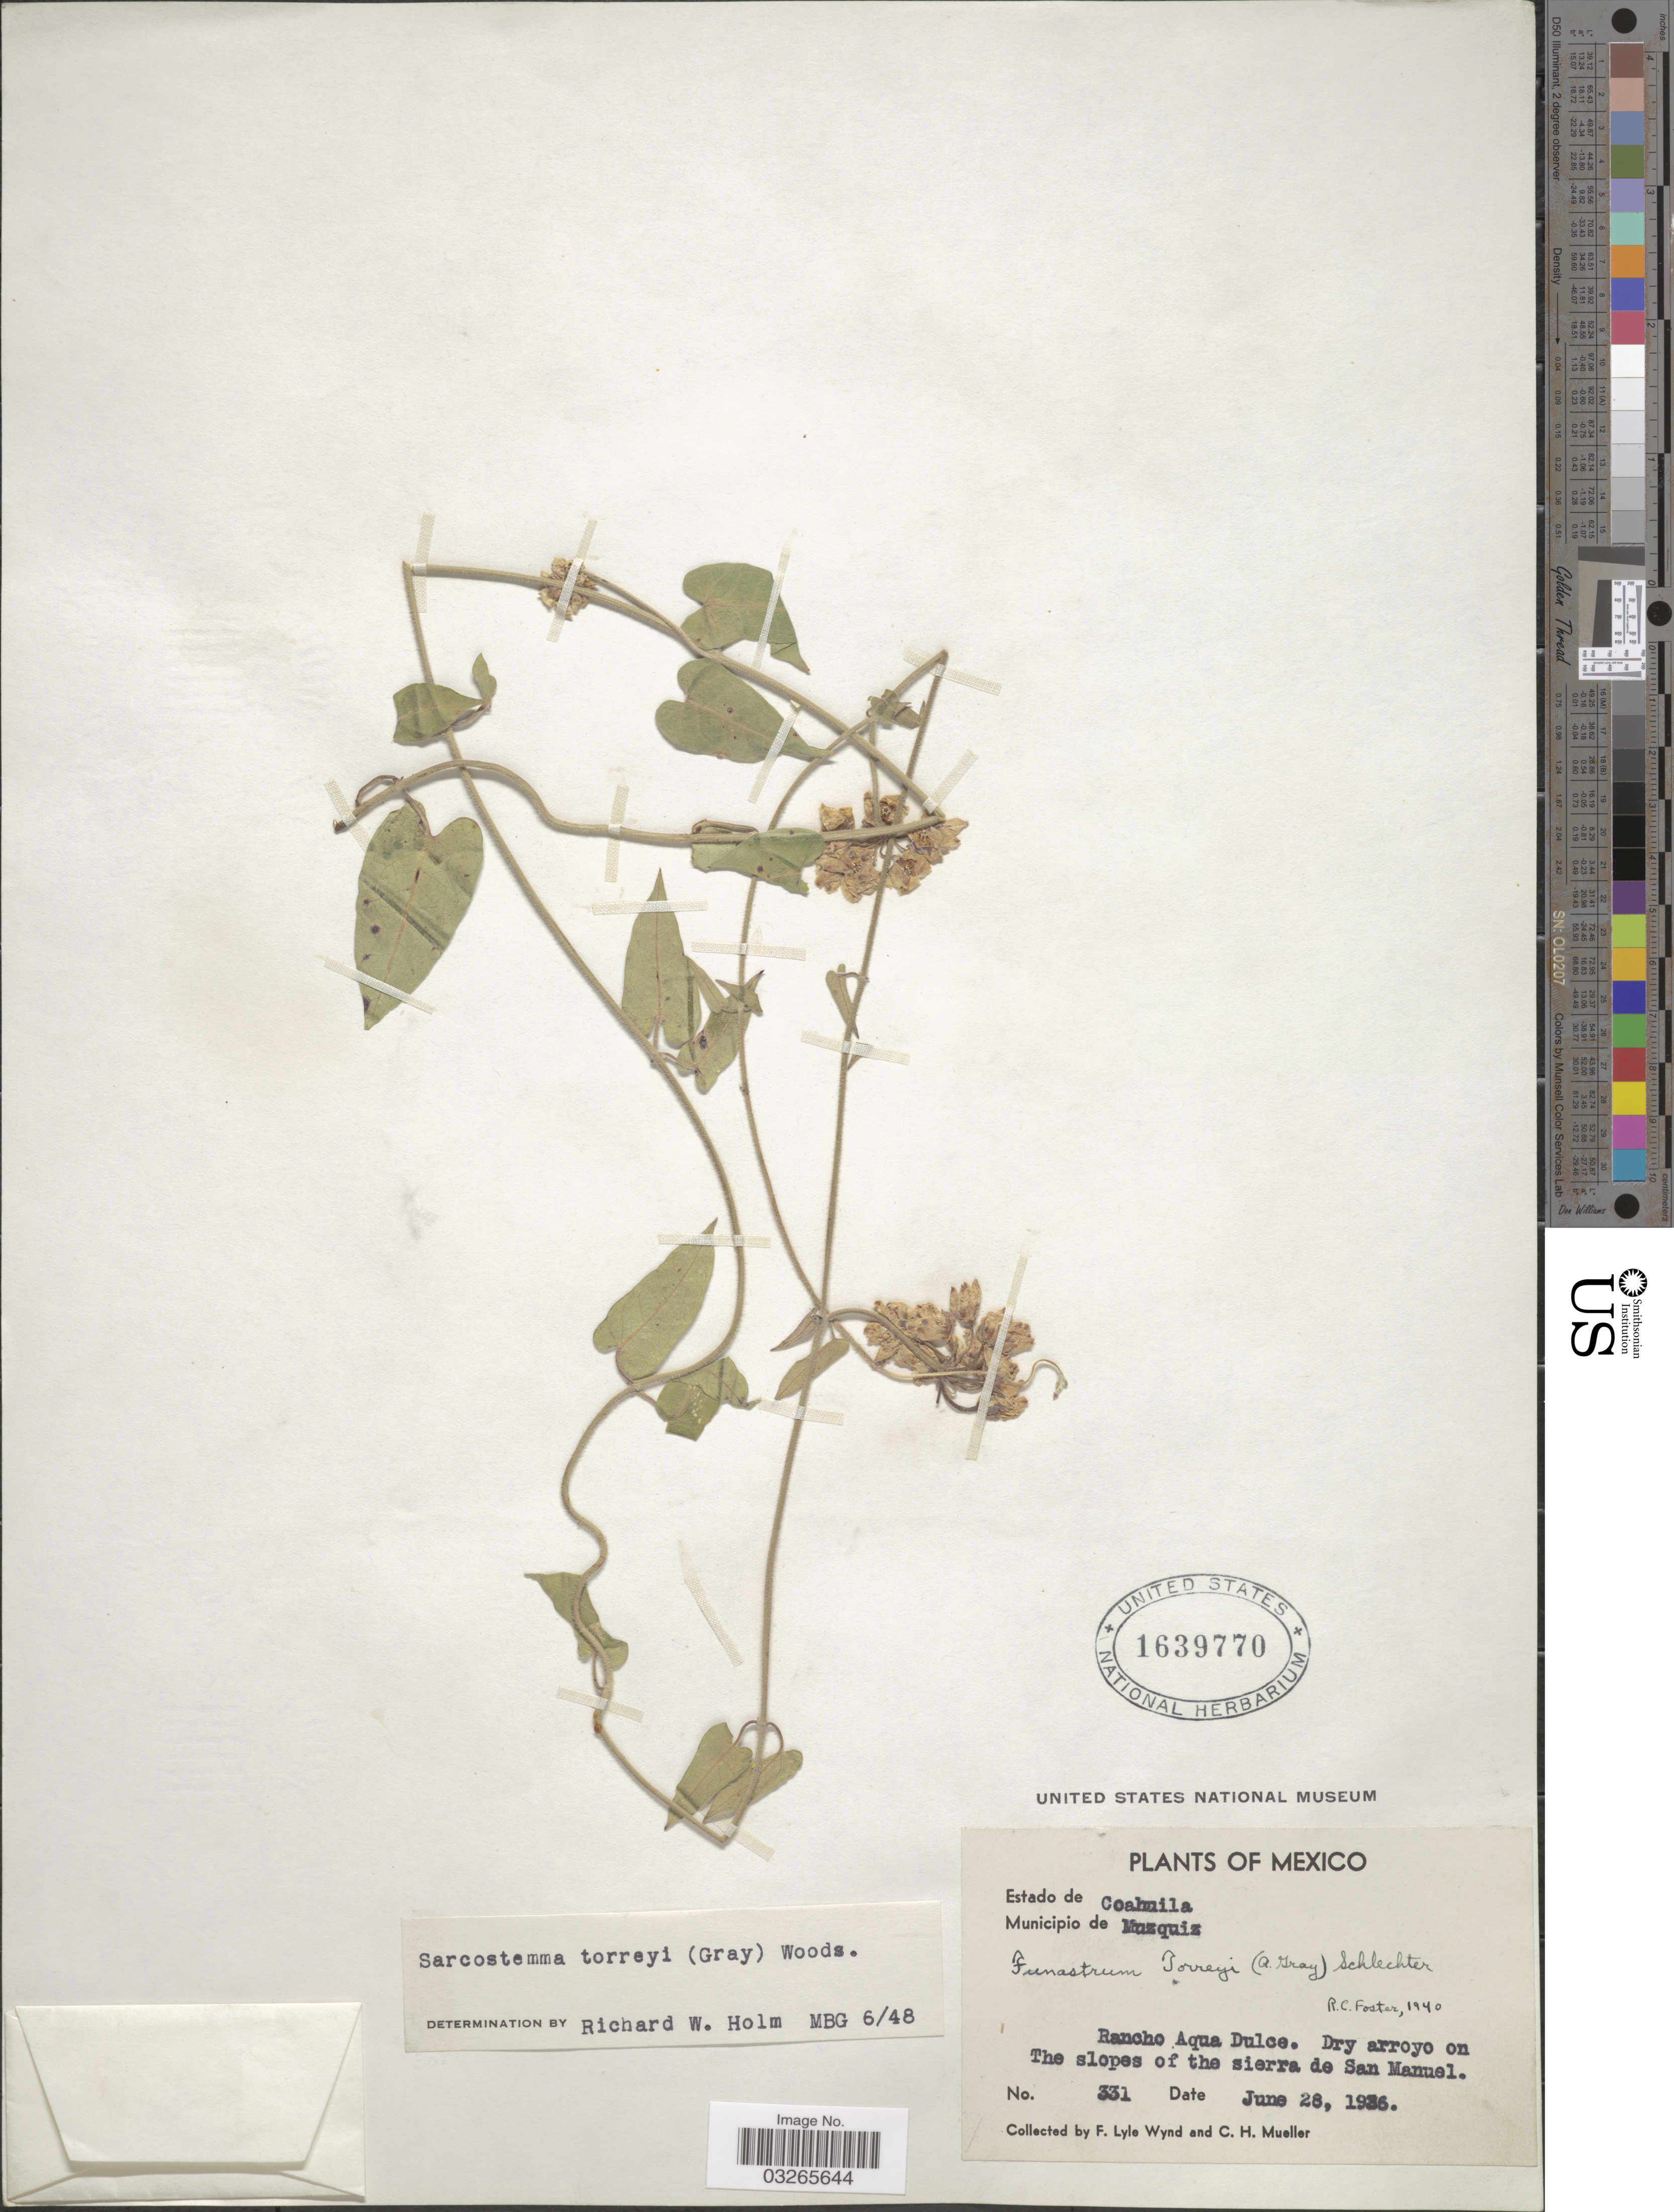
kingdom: Plantae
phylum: Tracheophyta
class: Magnoliopsida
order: Gentianales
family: Apocynaceae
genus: Sarcostemma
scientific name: Sarcostemma torreyi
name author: (A. Gray) Woodson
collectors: F. L. Wynd & C. H. Mueller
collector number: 331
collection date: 1936-06-28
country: Mexico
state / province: Coahuila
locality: Municipio de Muzquiz, Rancho Aqua Dulce, Dry arroyo on The slopes of the sierra de San Manuel.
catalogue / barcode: US 1639770